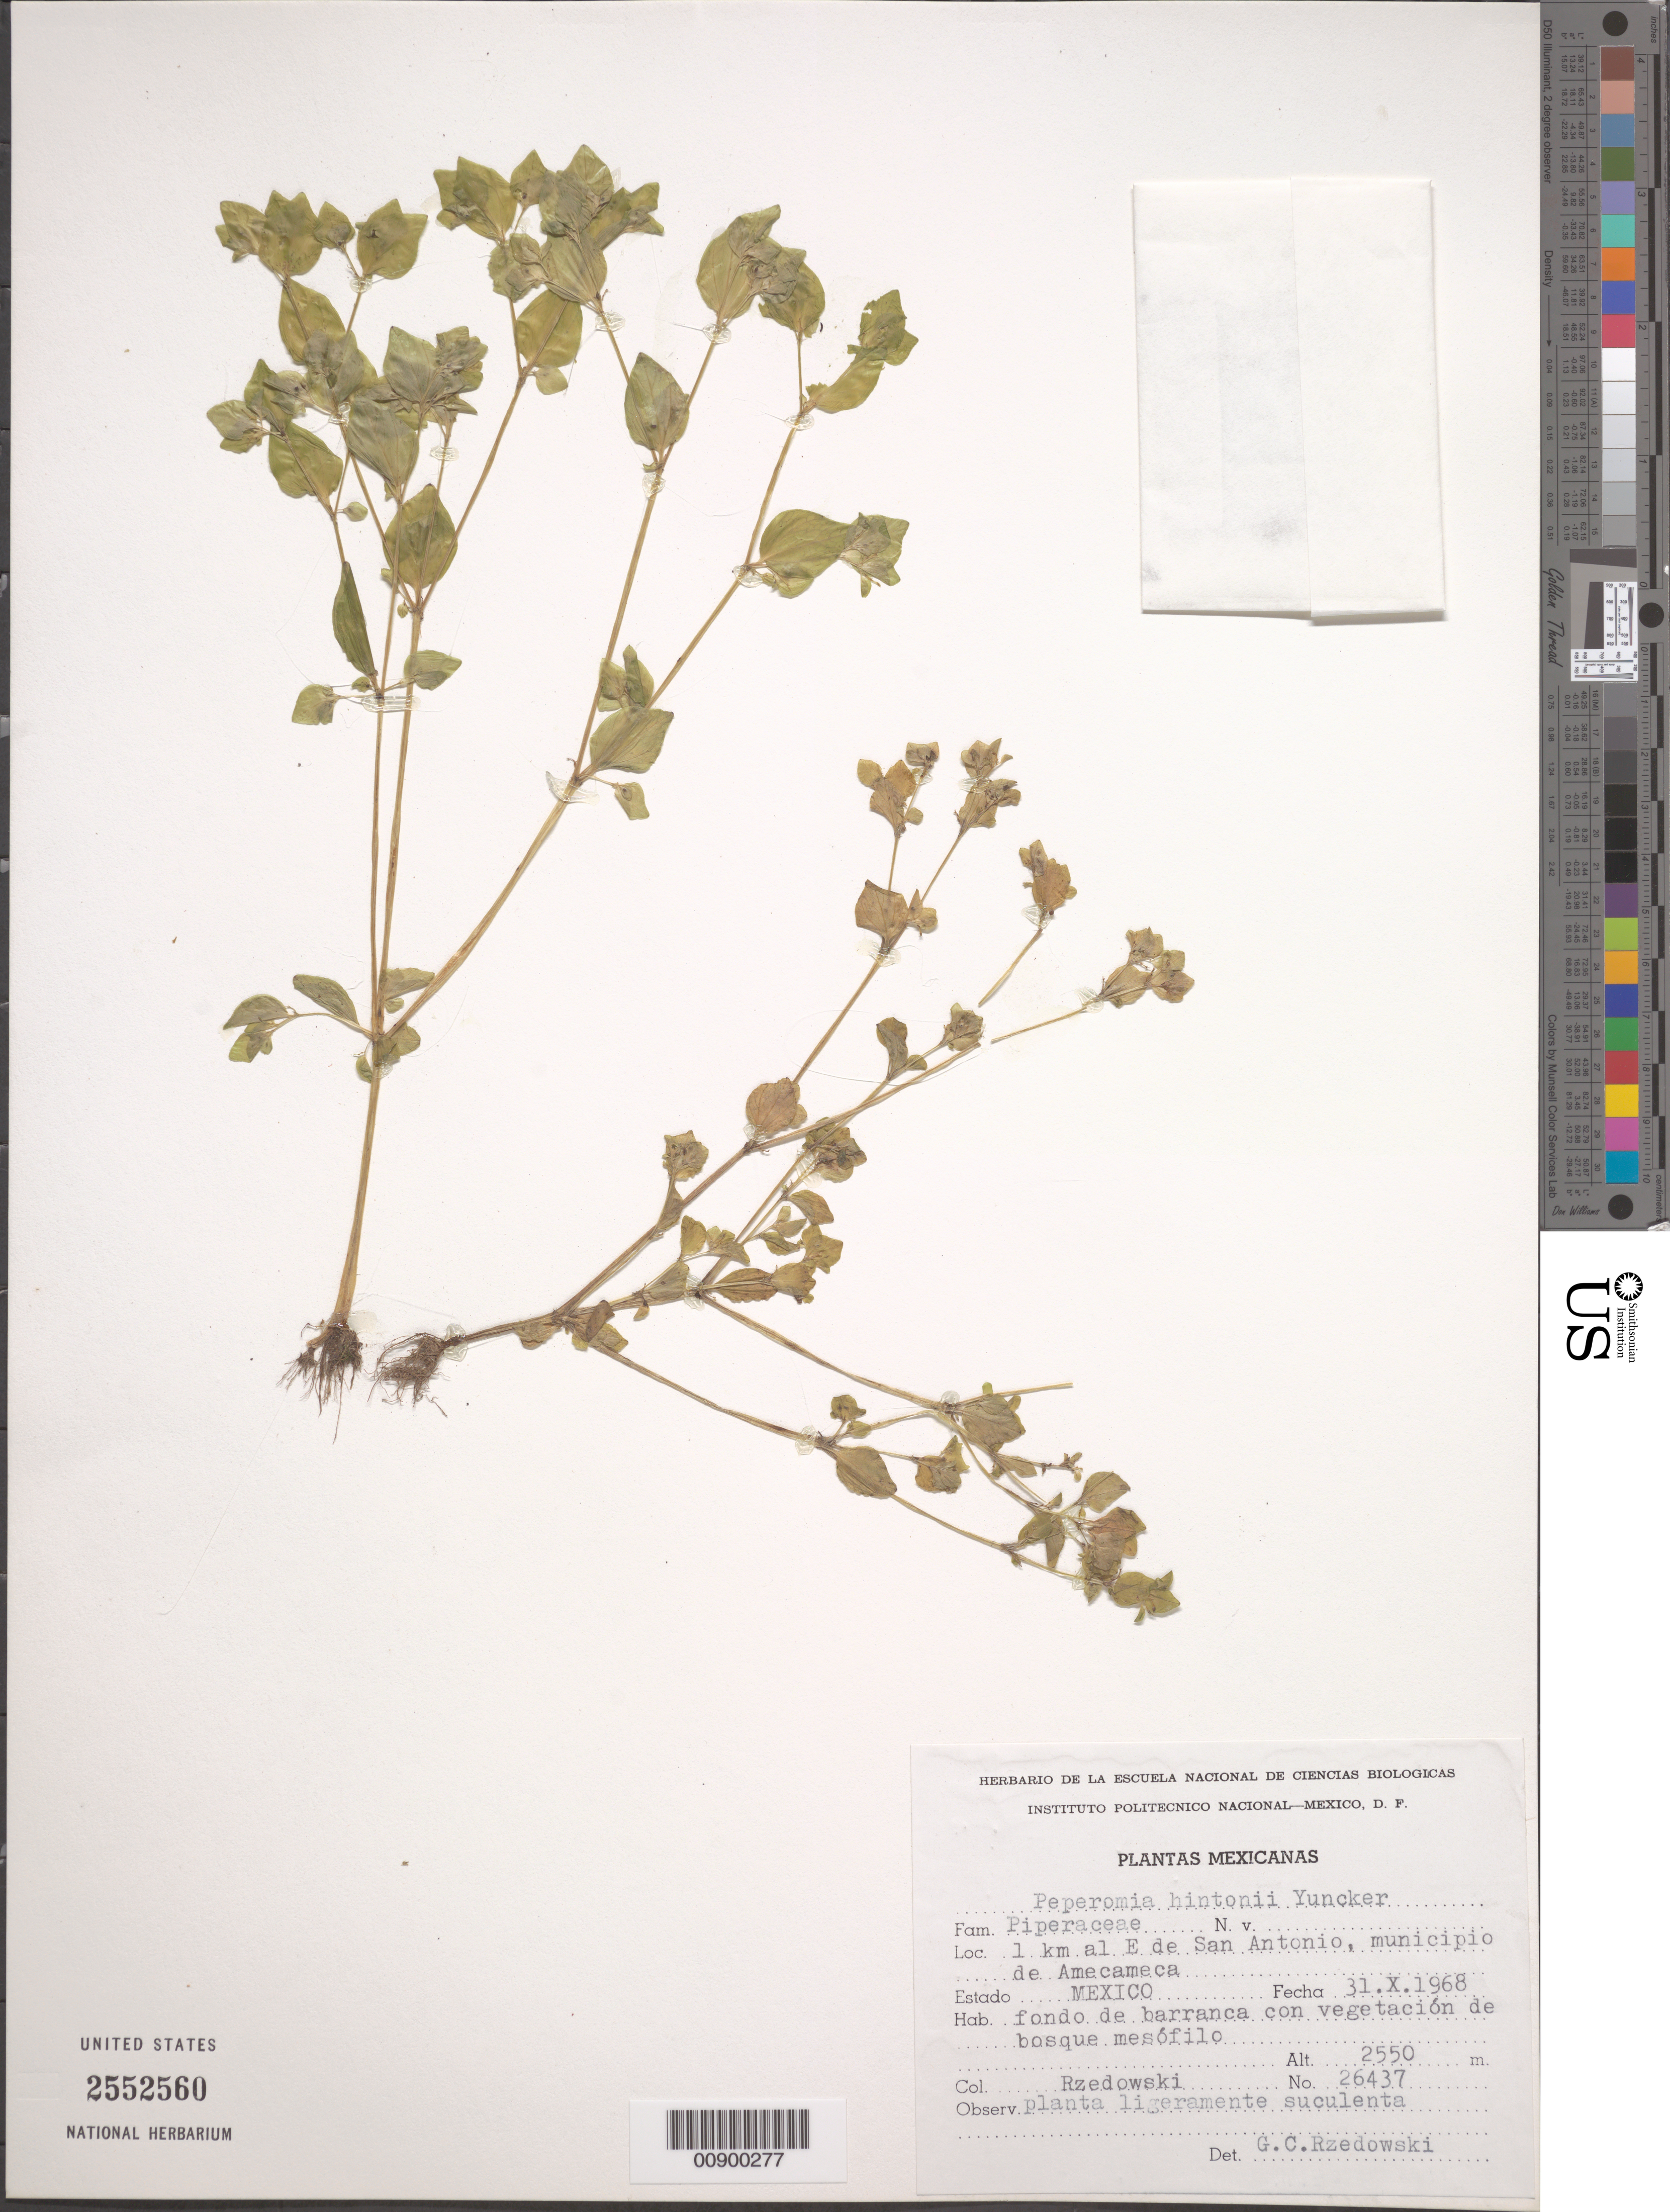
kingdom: Plantae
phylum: Tracheophyta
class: Magnoliopsida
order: Piperales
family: Piperaceae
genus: Peperomia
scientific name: Peperomia hintonii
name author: Yunck.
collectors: J. Rzedowski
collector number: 26437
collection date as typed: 31 Oct 1968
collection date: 1968-10-31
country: México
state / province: México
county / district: Amecameca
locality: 1 km al E de San Antonio, municipio de Amecameca, Estado de México.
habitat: Fondo de barranca con vegetación de bosque mesófilo.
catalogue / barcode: US 2552560